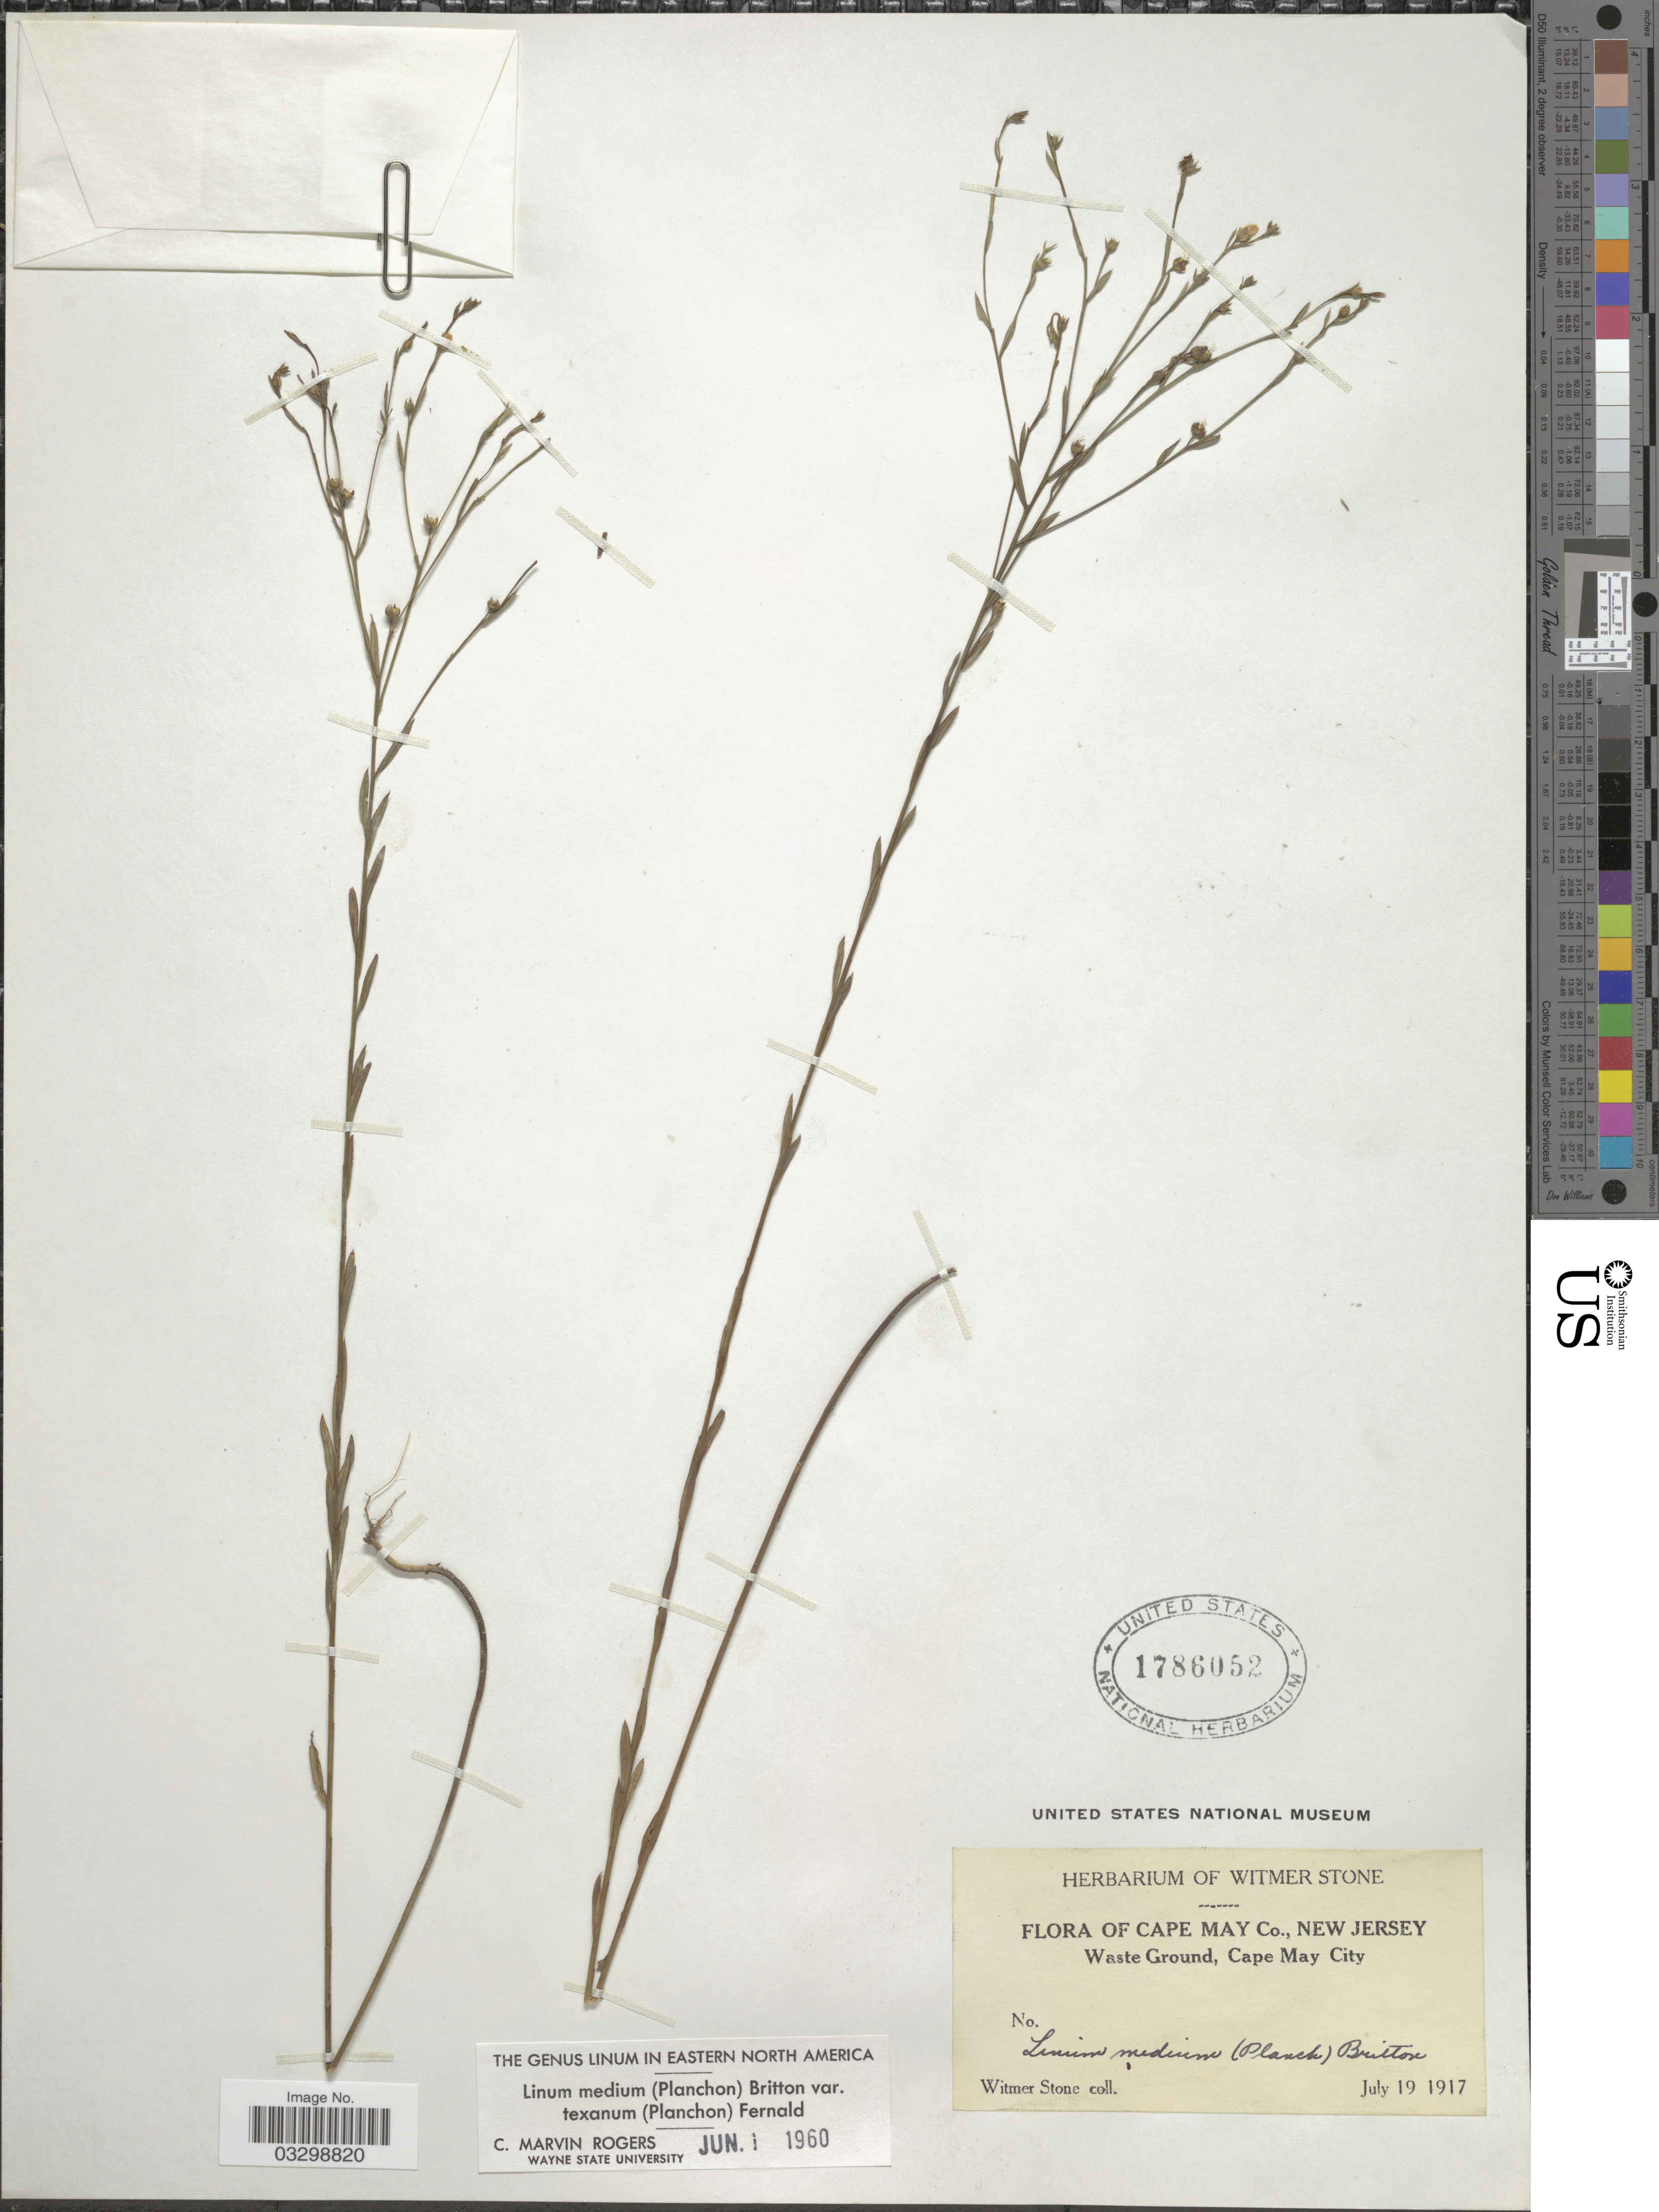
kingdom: Plantae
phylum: Tracheophyta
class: Magnoliopsida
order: Malpighiales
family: Linaceae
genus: Linum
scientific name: Linum medium var. texanum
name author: (Planch.) Fernald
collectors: W. Stone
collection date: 1917-07-19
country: United States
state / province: New Jersey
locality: Cape May Co., Waste Ground, Cape May City.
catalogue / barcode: US 1786052